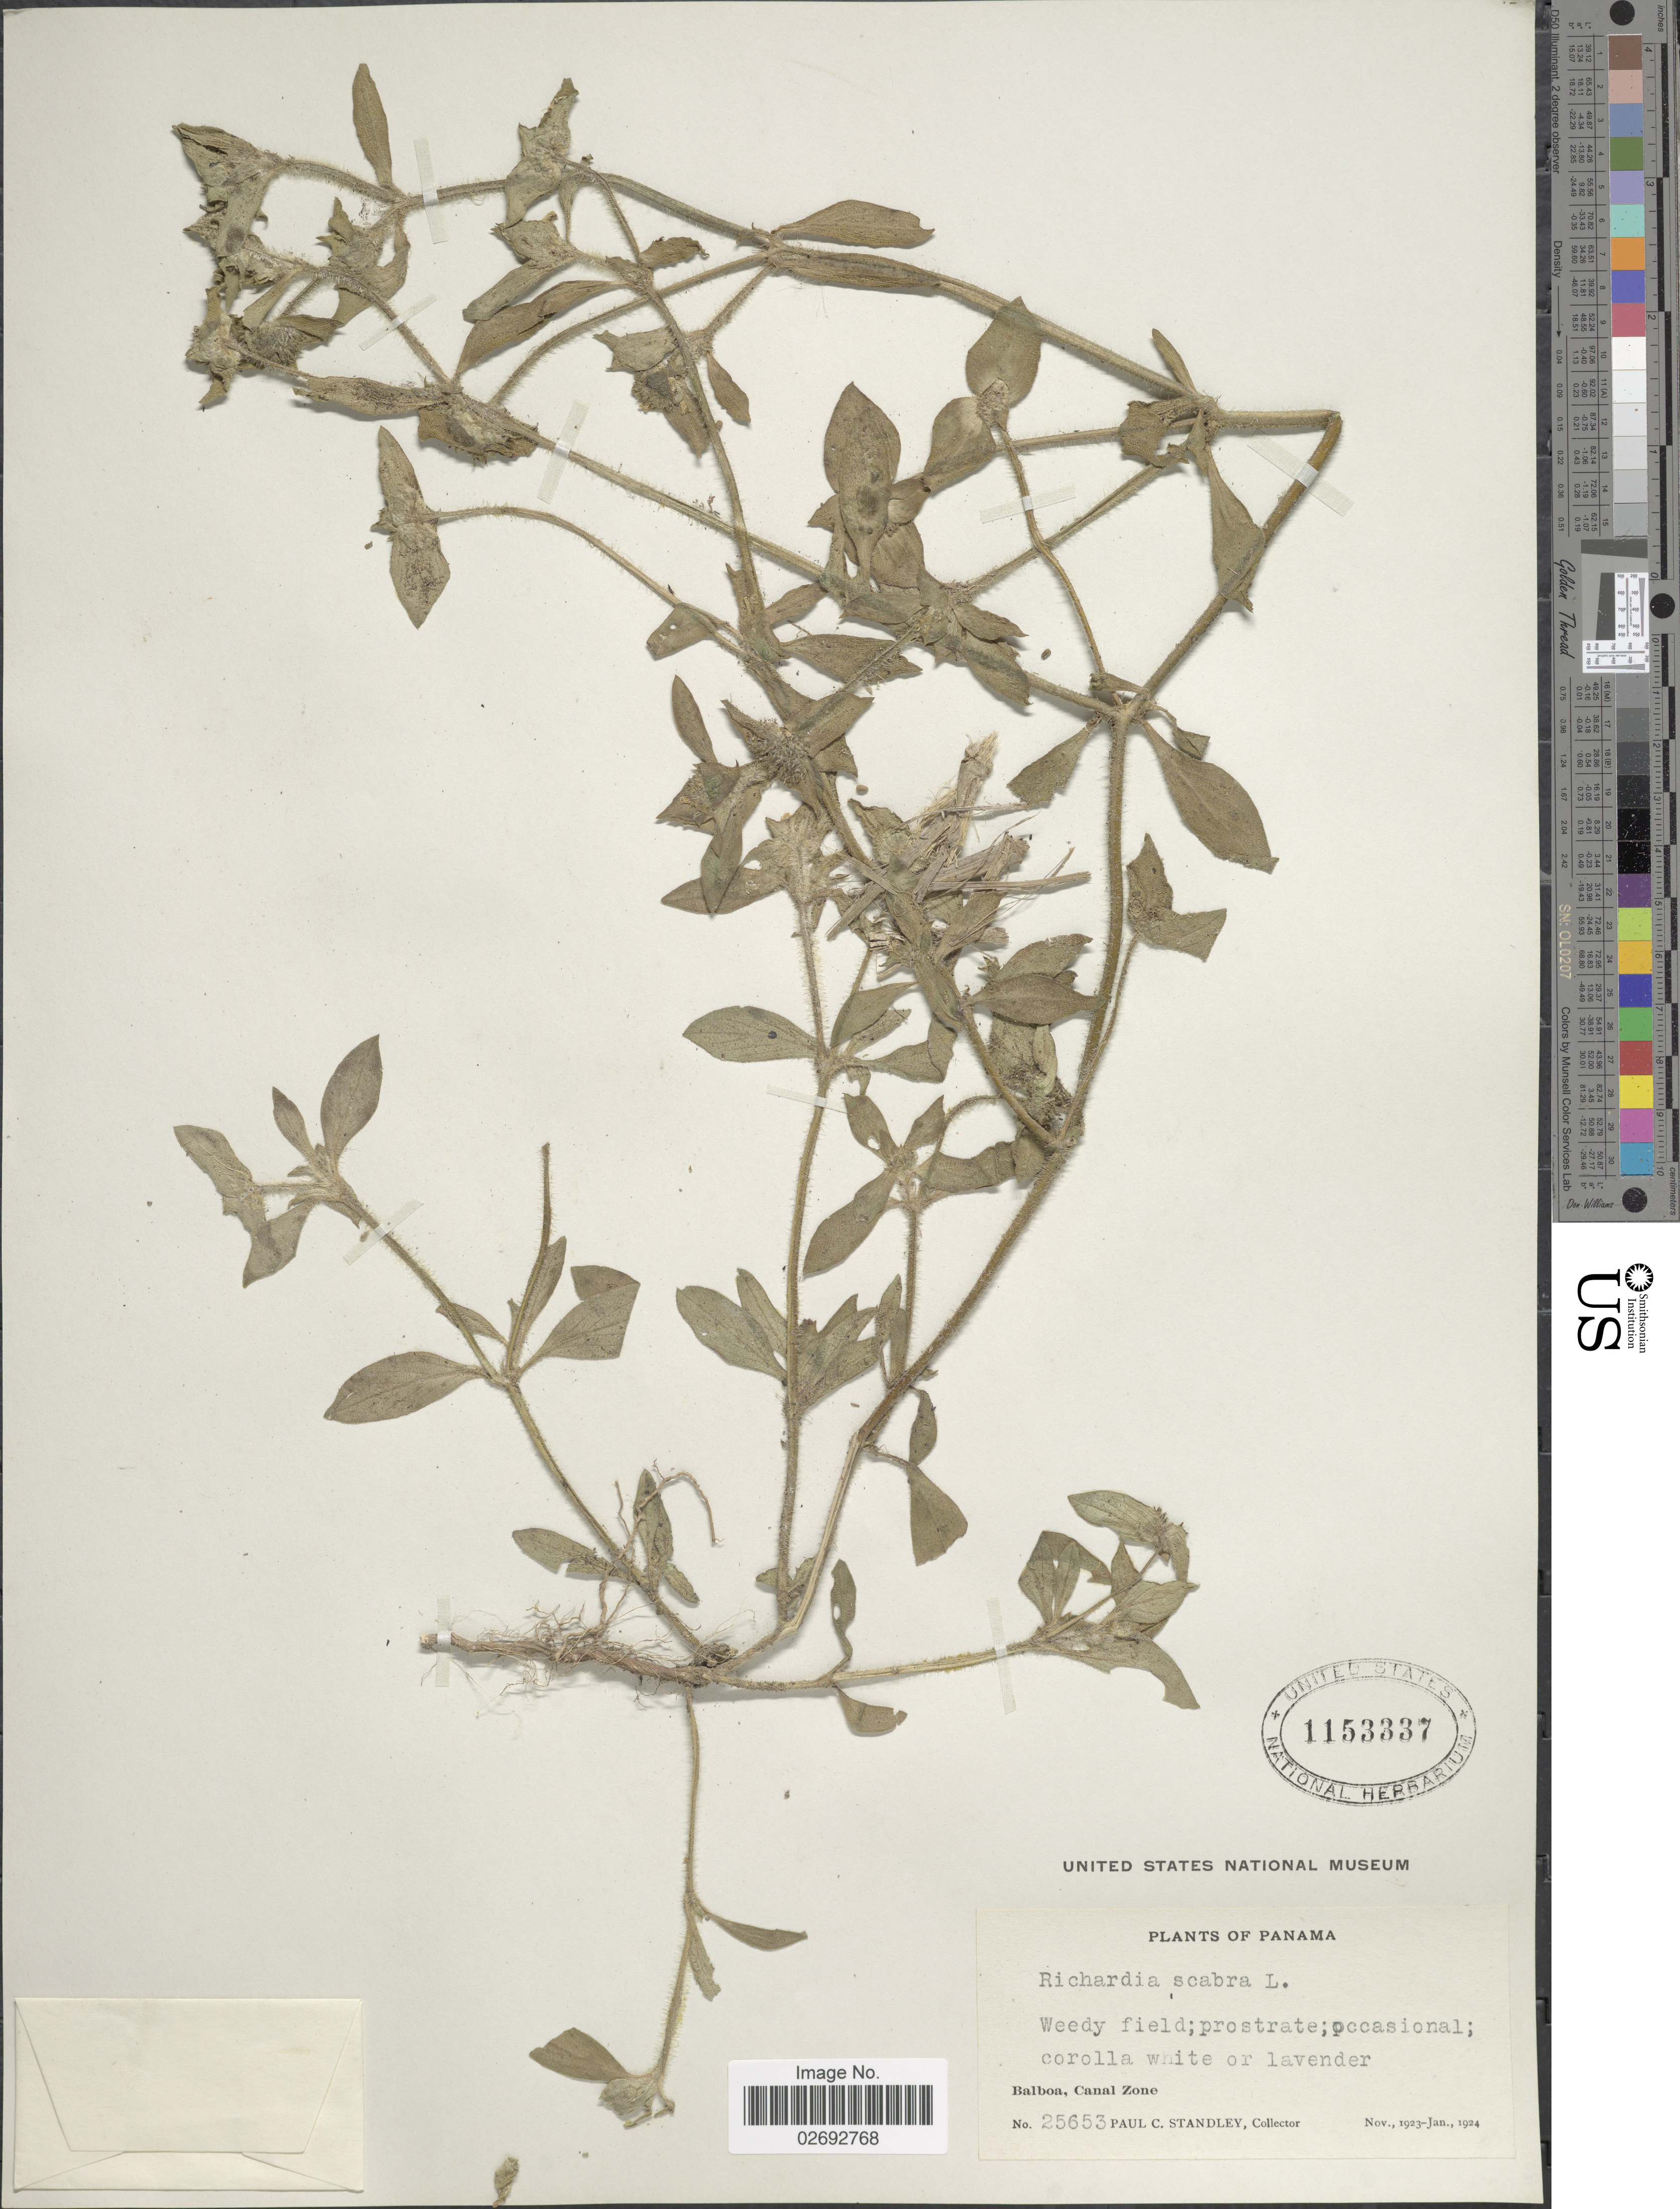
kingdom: Plantae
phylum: Tracheophyta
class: Magnoliopsida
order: Gentianales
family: Rubiaceae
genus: Richardia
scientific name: Richardia scabra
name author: L.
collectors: P. C. Standley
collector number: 25653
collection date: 1923-11/1924-01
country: Panama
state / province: Colón / Panamá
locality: Balboa, Canal Zone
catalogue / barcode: US 1153337